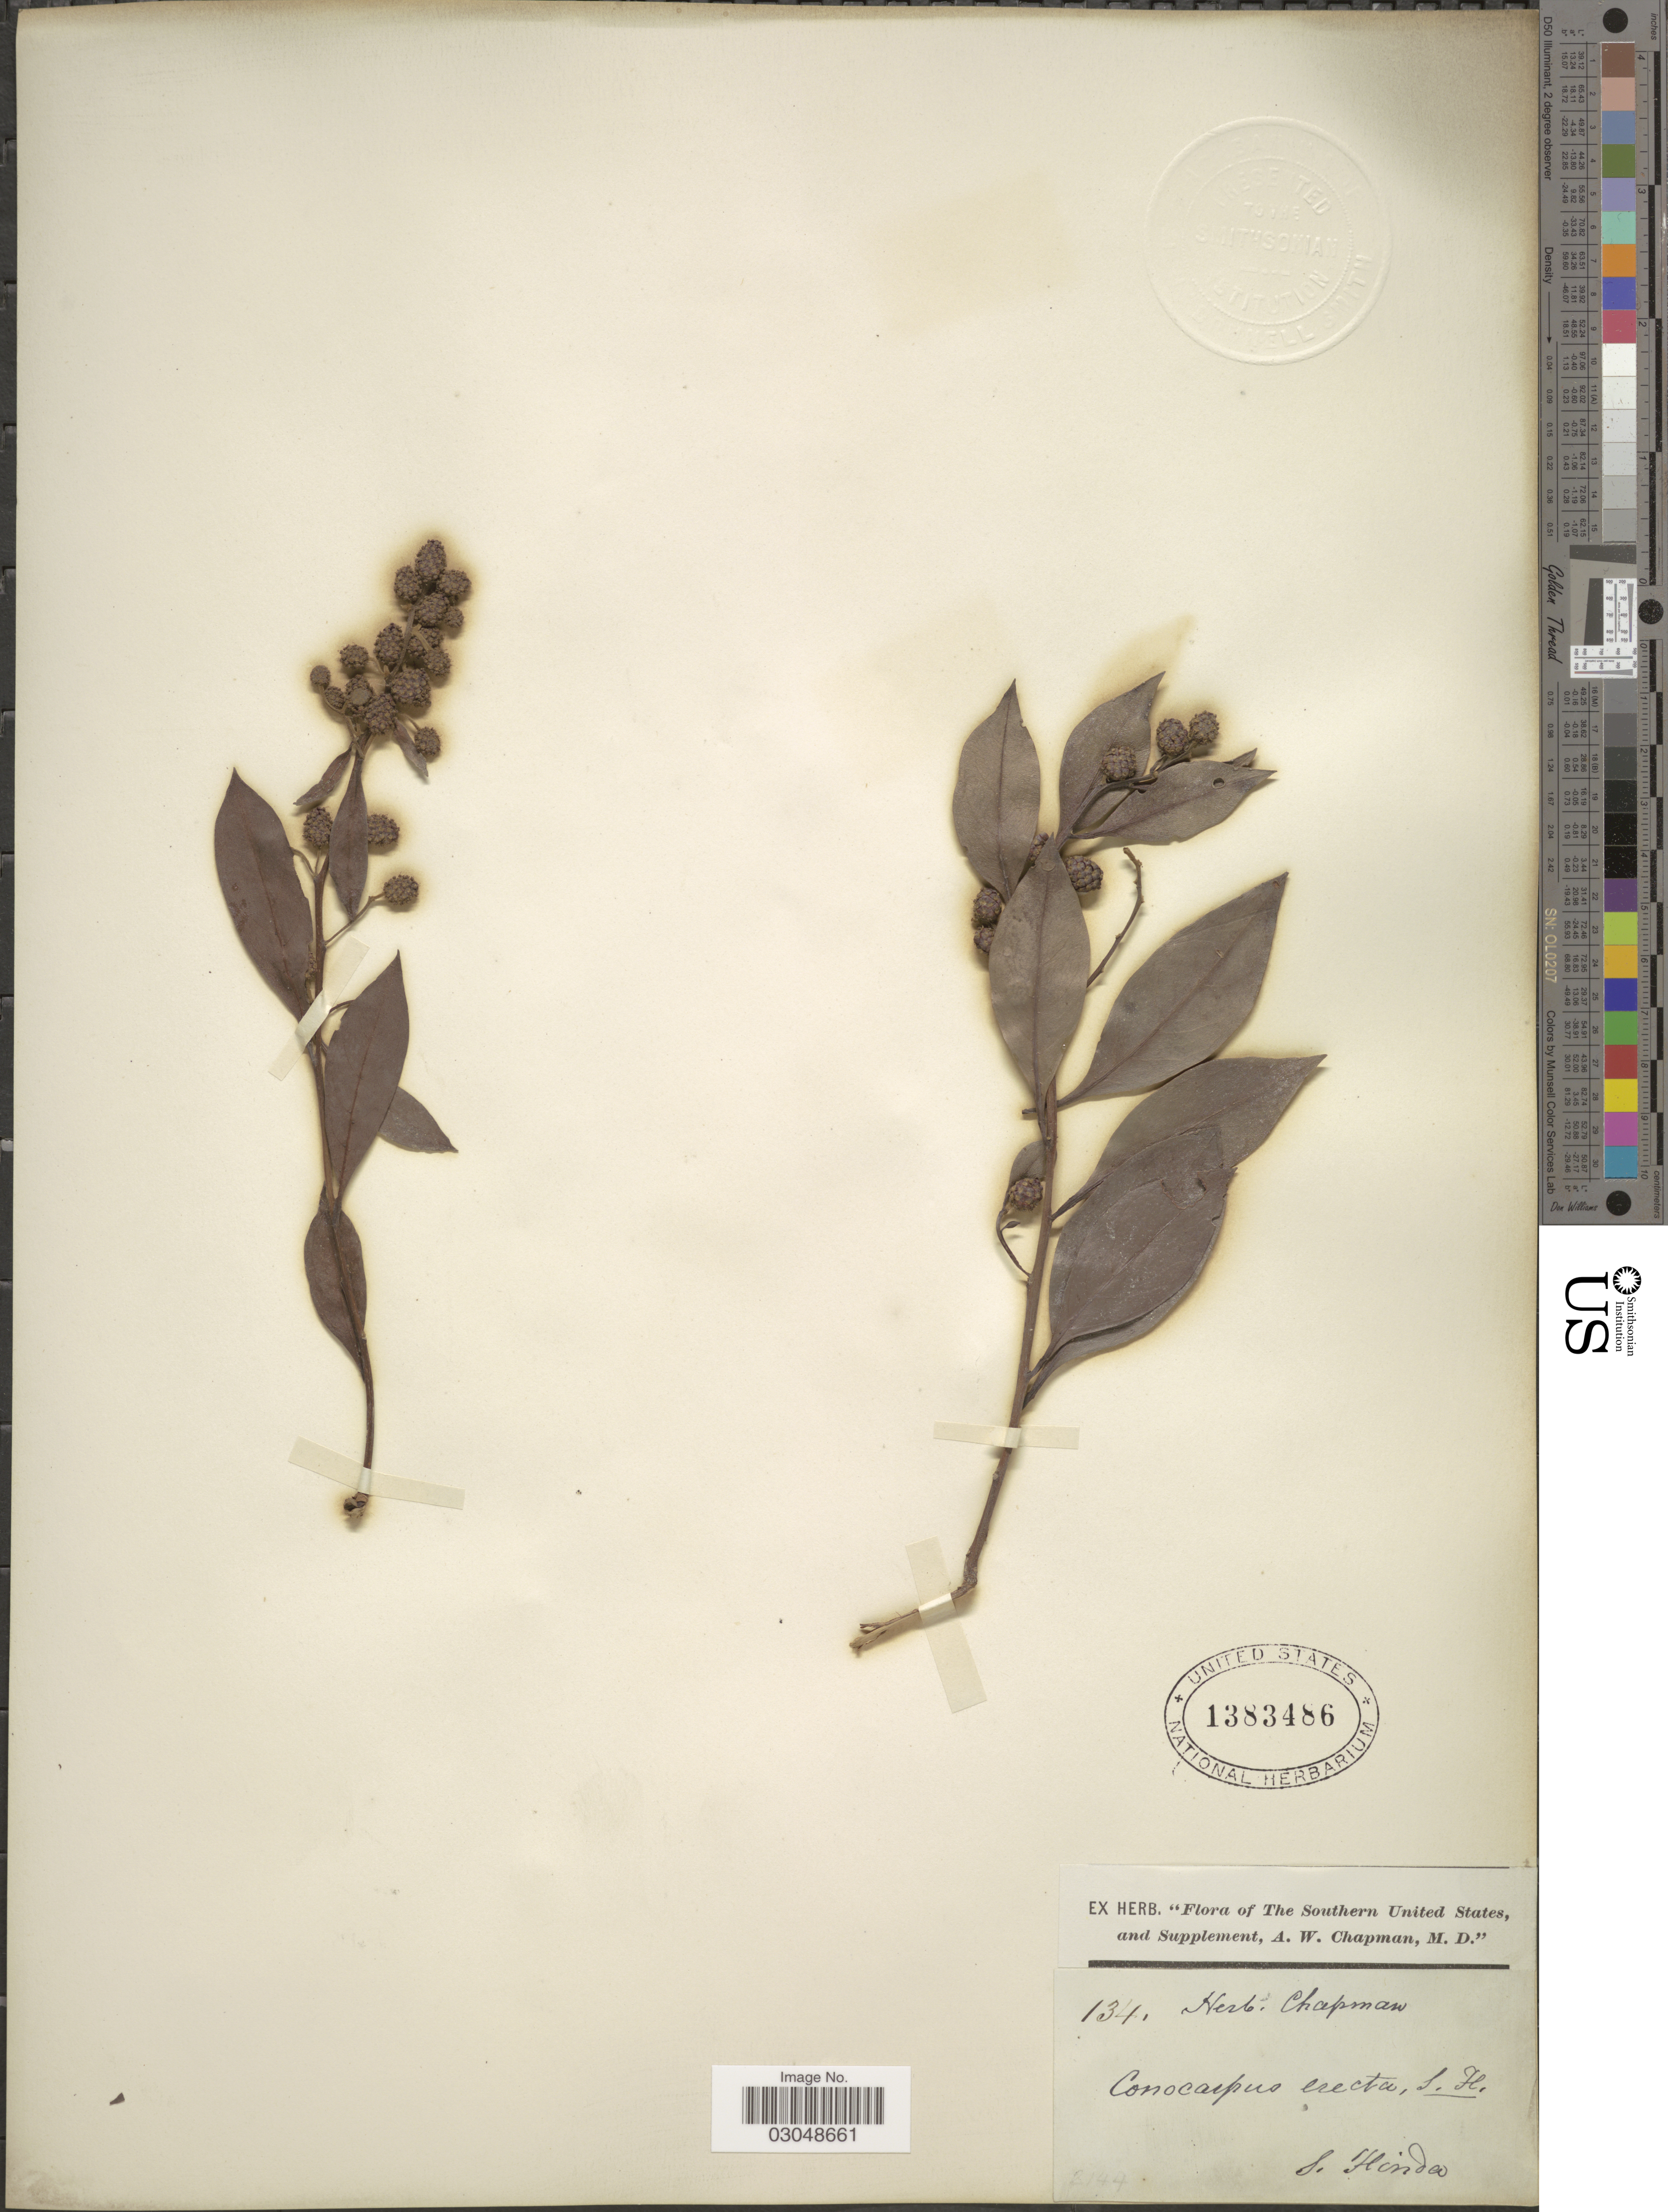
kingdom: Plantae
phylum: Tracheophyta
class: Magnoliopsida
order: Myrtales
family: Combretaceae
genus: Conocarpus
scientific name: Conocarpus erectus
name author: L.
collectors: ex herb. A.W. Chapman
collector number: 134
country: United States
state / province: Florida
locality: Southern United States, and Supplement. S. Florida.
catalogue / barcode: US 1383486